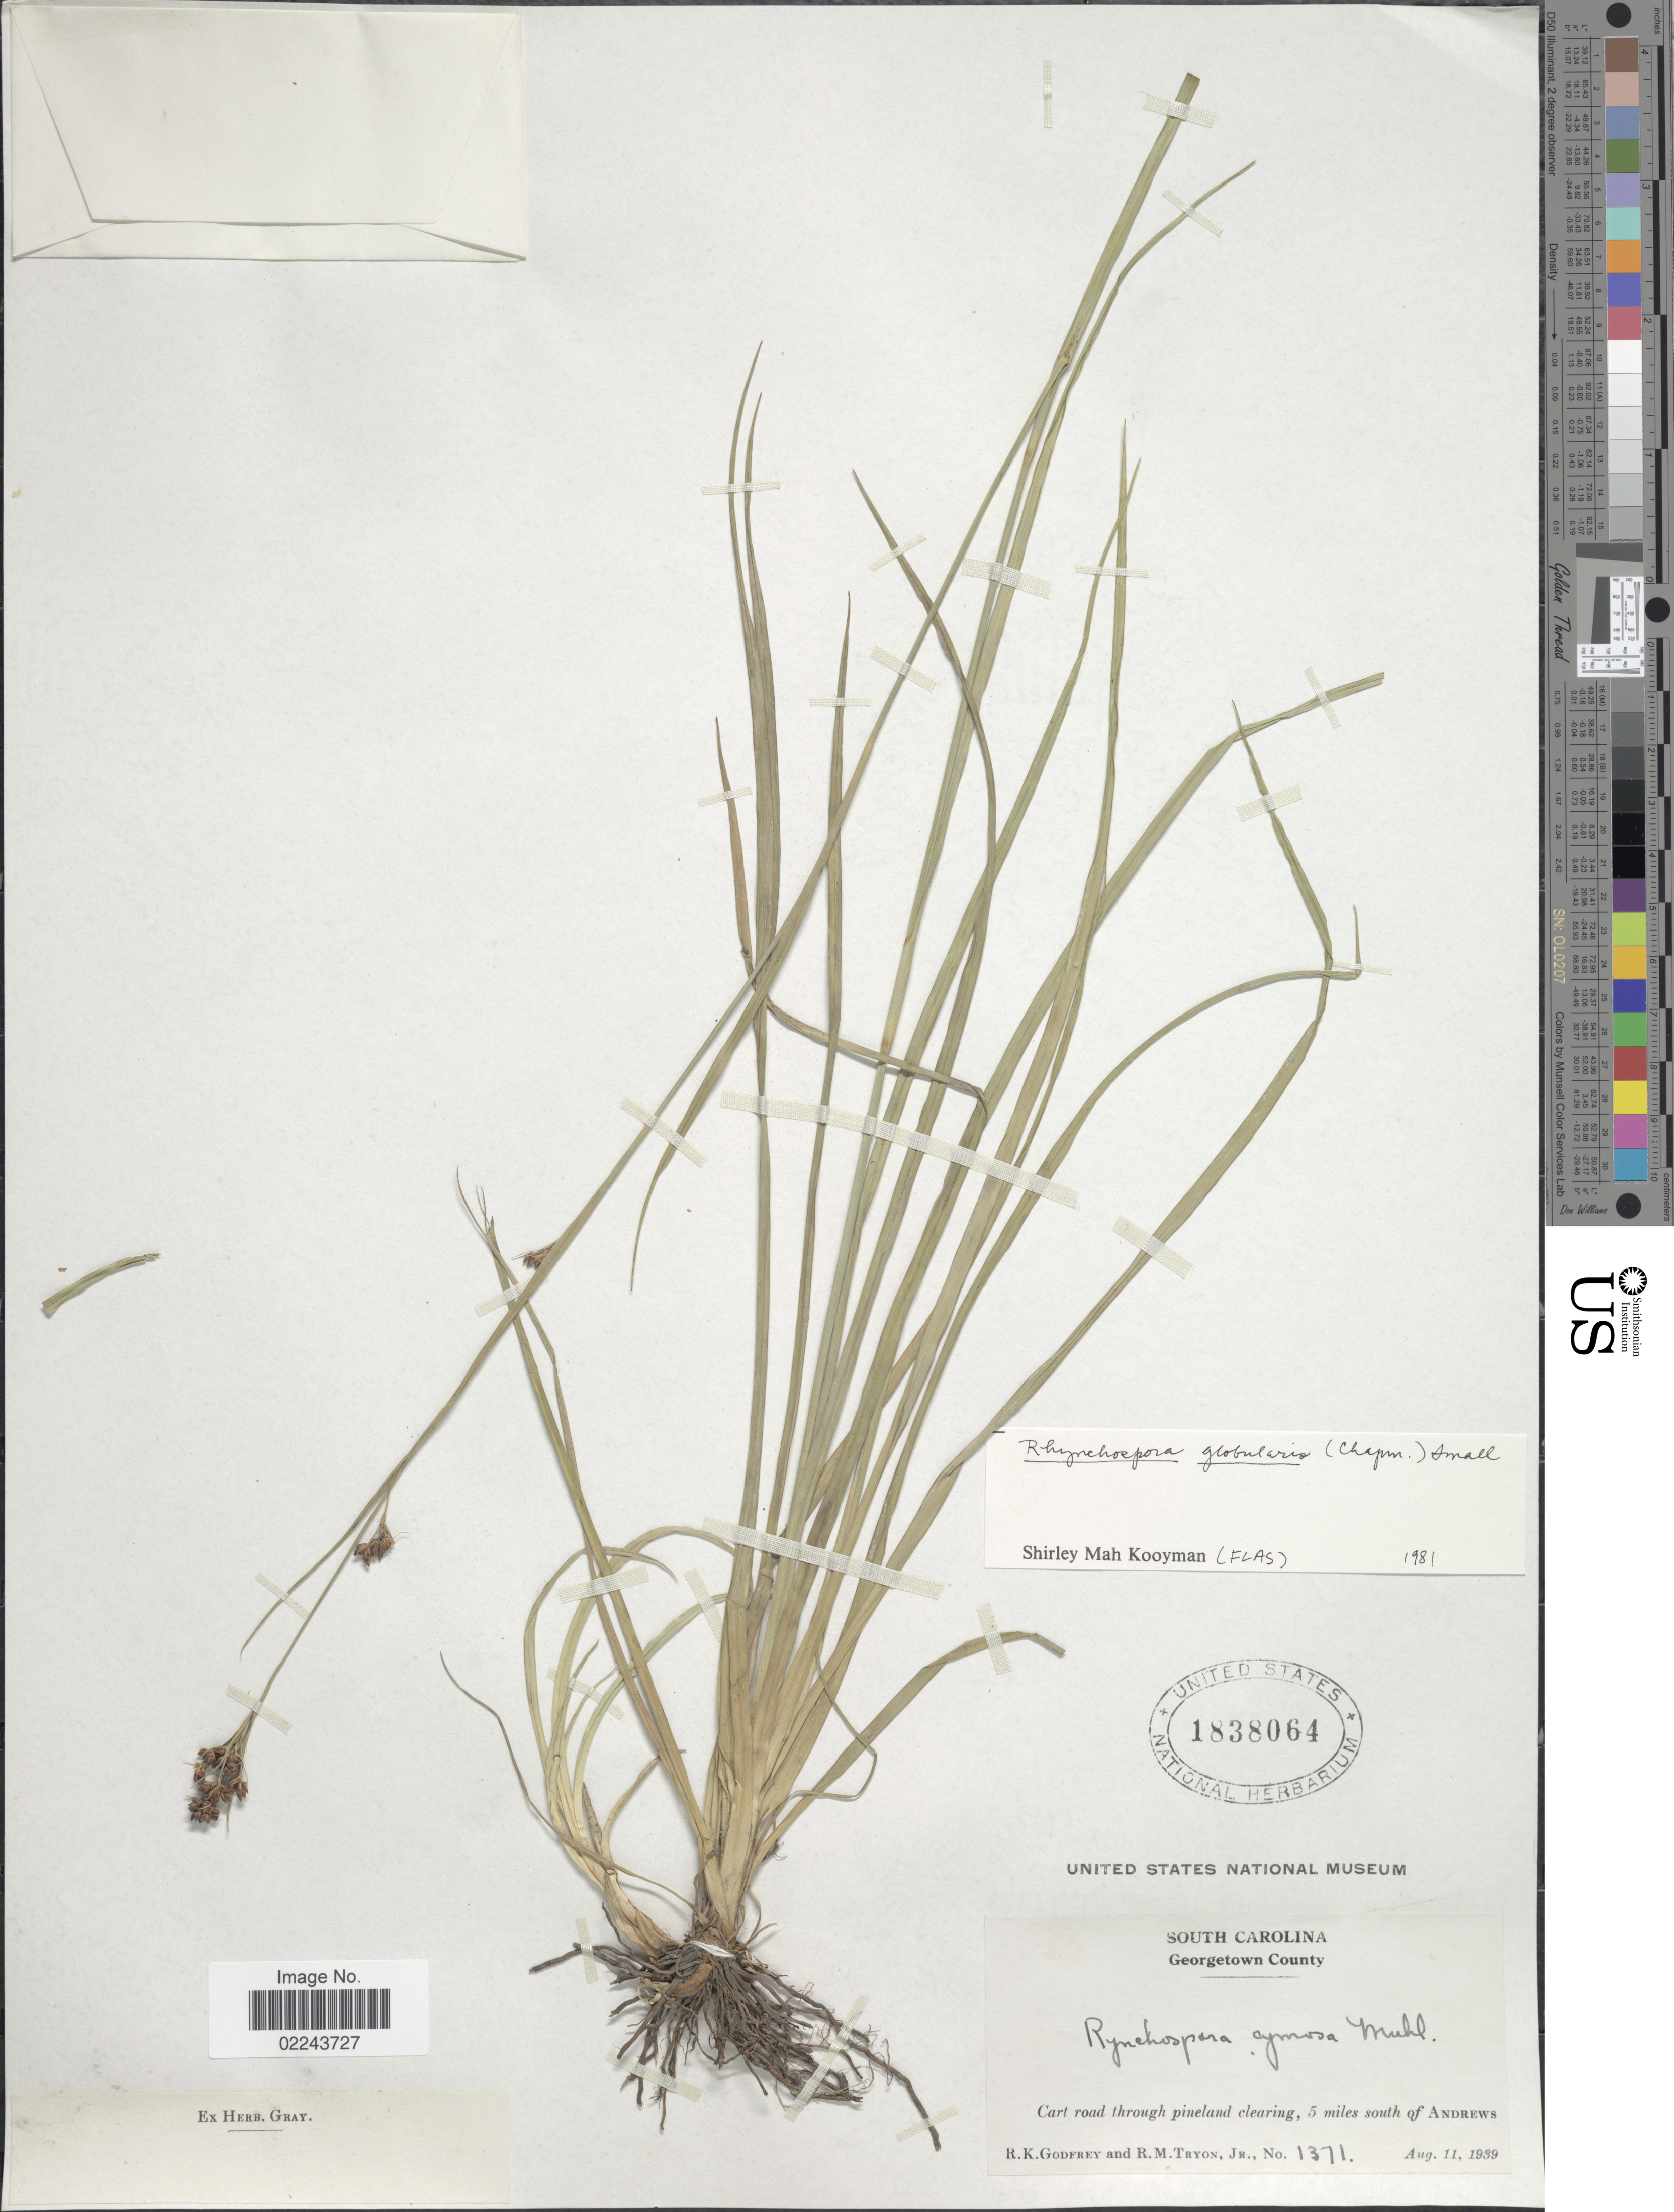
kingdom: Plantae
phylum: Tracheophyta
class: Liliopsida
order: Poales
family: Cyperaceae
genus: Rhynchospora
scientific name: Rhynchospora globularis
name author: (Chapm.) Small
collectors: R. K. Godfrey & R. M. Tryon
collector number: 1371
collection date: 1939-08-11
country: United States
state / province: South Carolina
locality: Georgetown County, 5 miles south of Andrews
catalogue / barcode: US 1838064